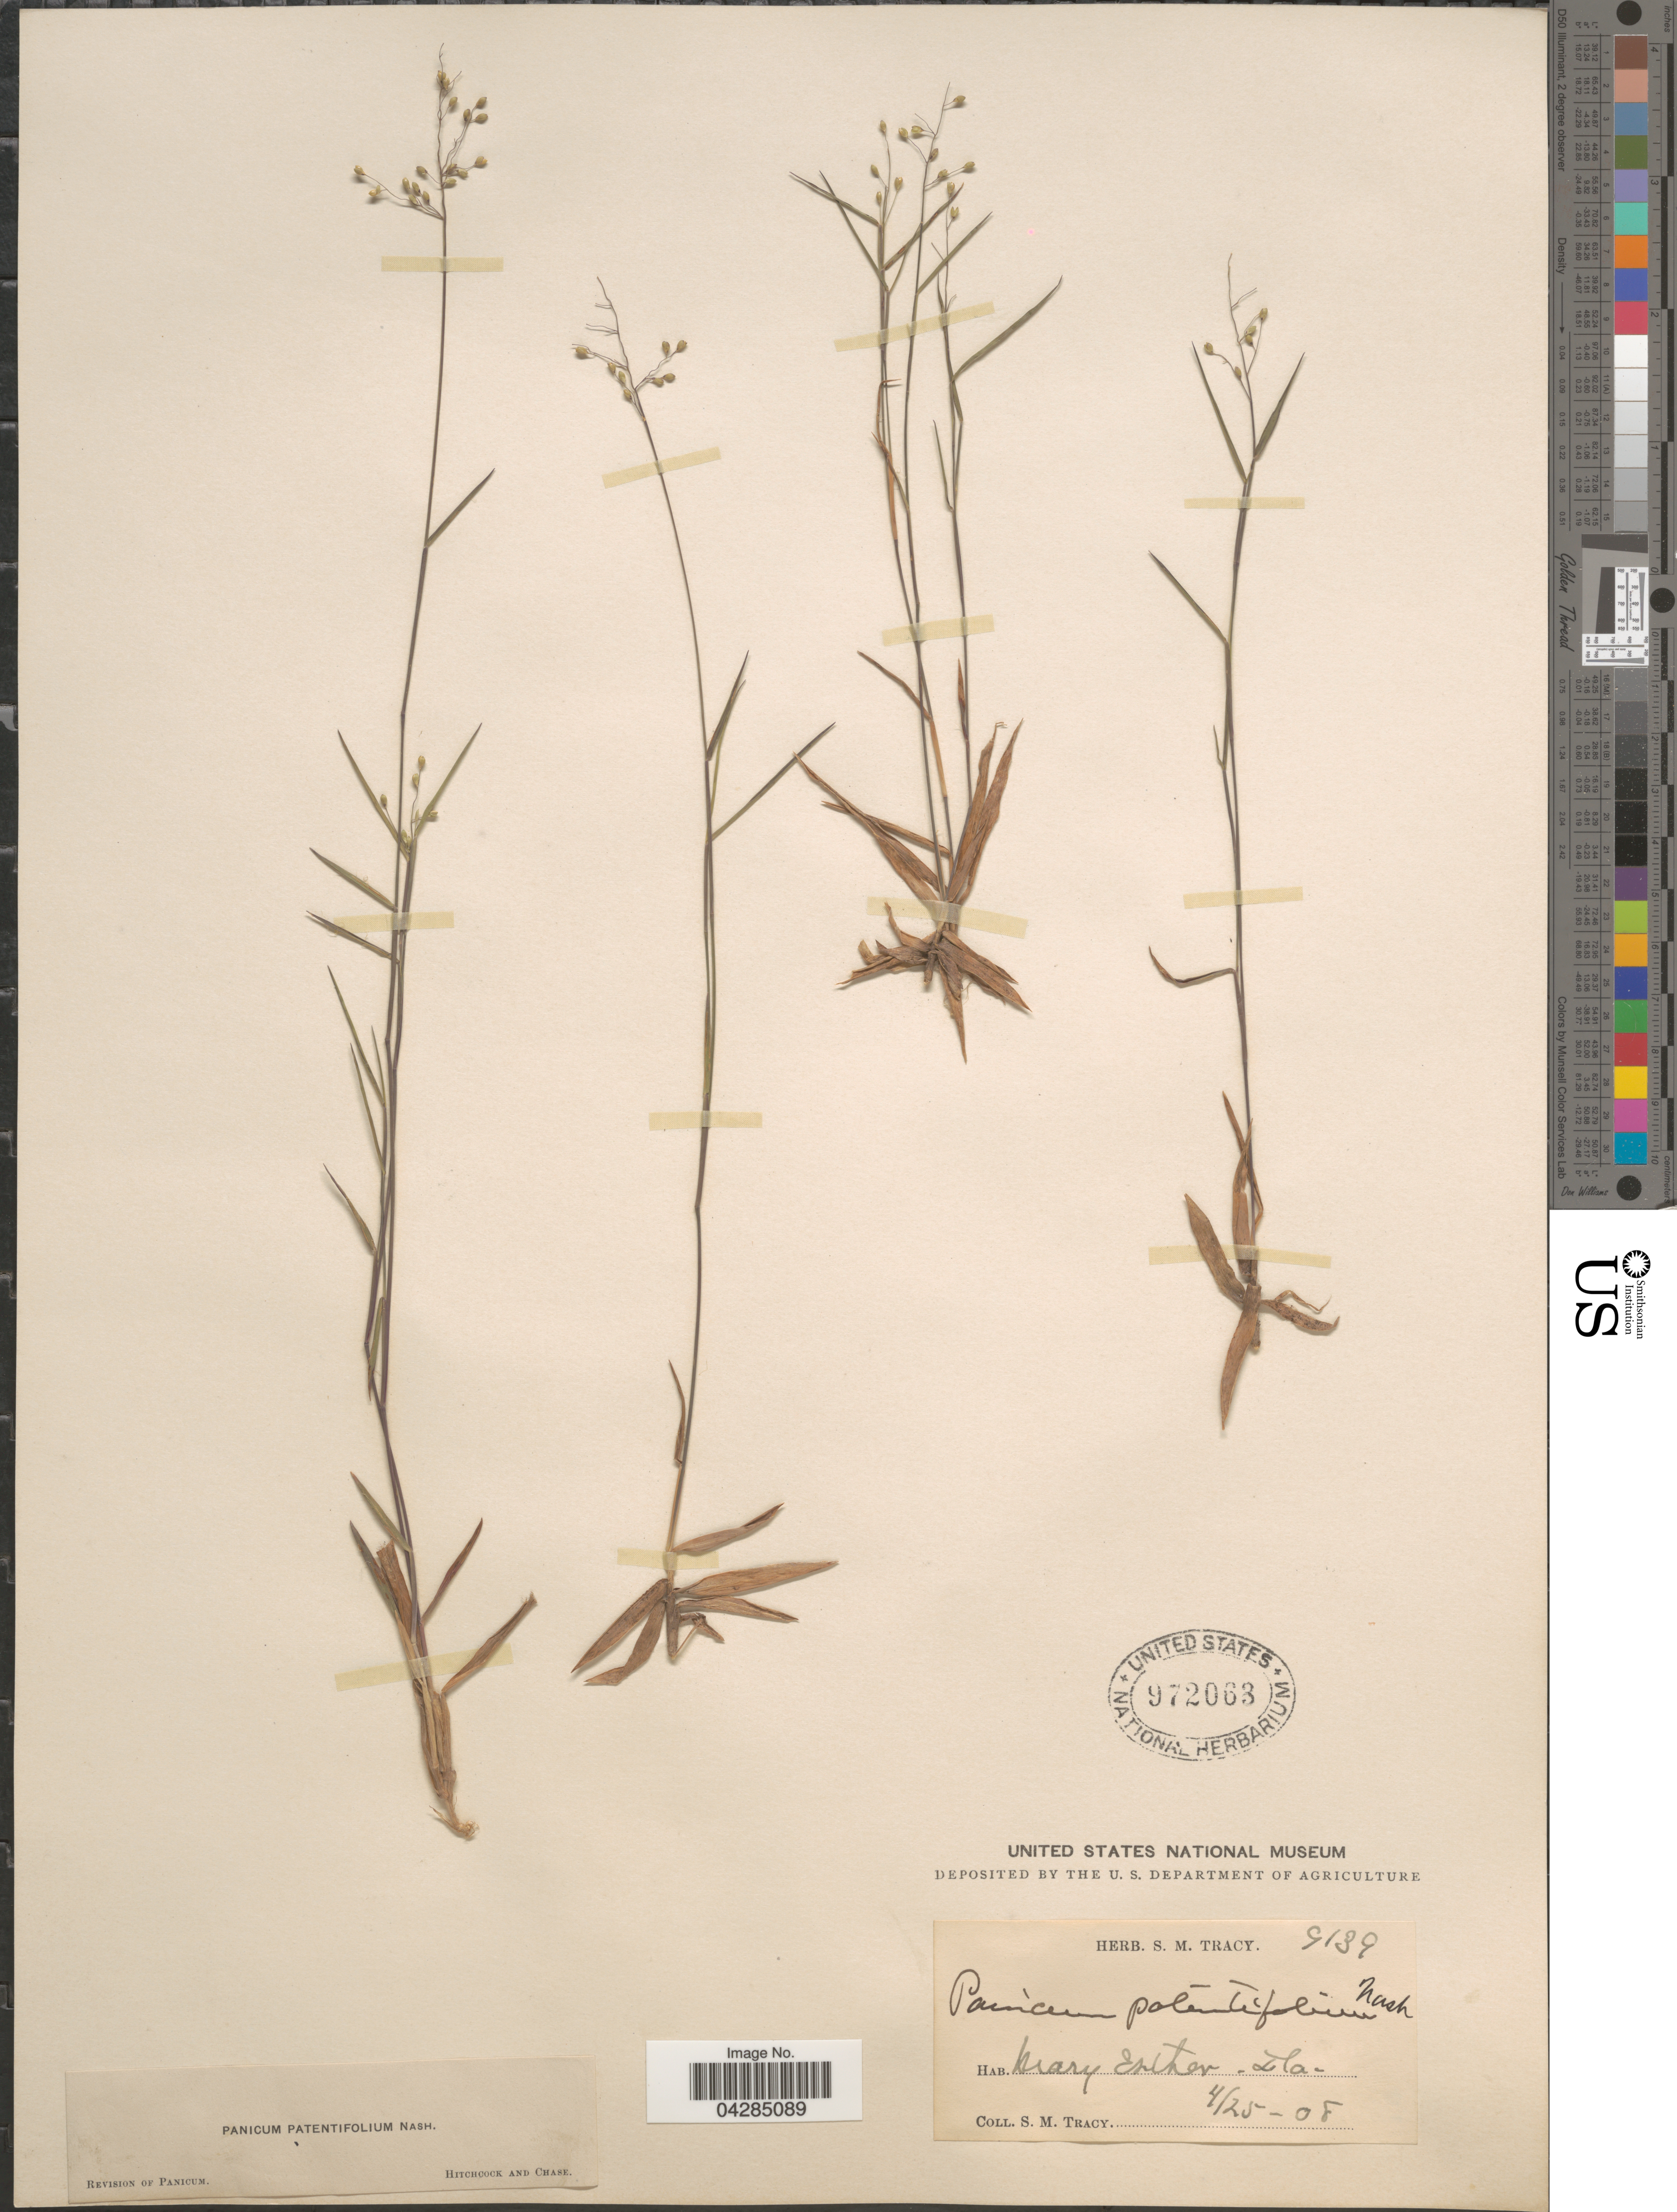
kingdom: Plantae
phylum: Tracheophyta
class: Liliopsida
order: Poales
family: Poaceae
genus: Dichanthelium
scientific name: Dichanthelium portoricense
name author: (Desv. ex Ham.) B.F. Hansen & Wunderlin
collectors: S. M. Tracy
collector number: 9139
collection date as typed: Transcribed d/m/y: 25/4/8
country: United States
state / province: Florida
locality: Mary Esther.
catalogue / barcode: US 972063